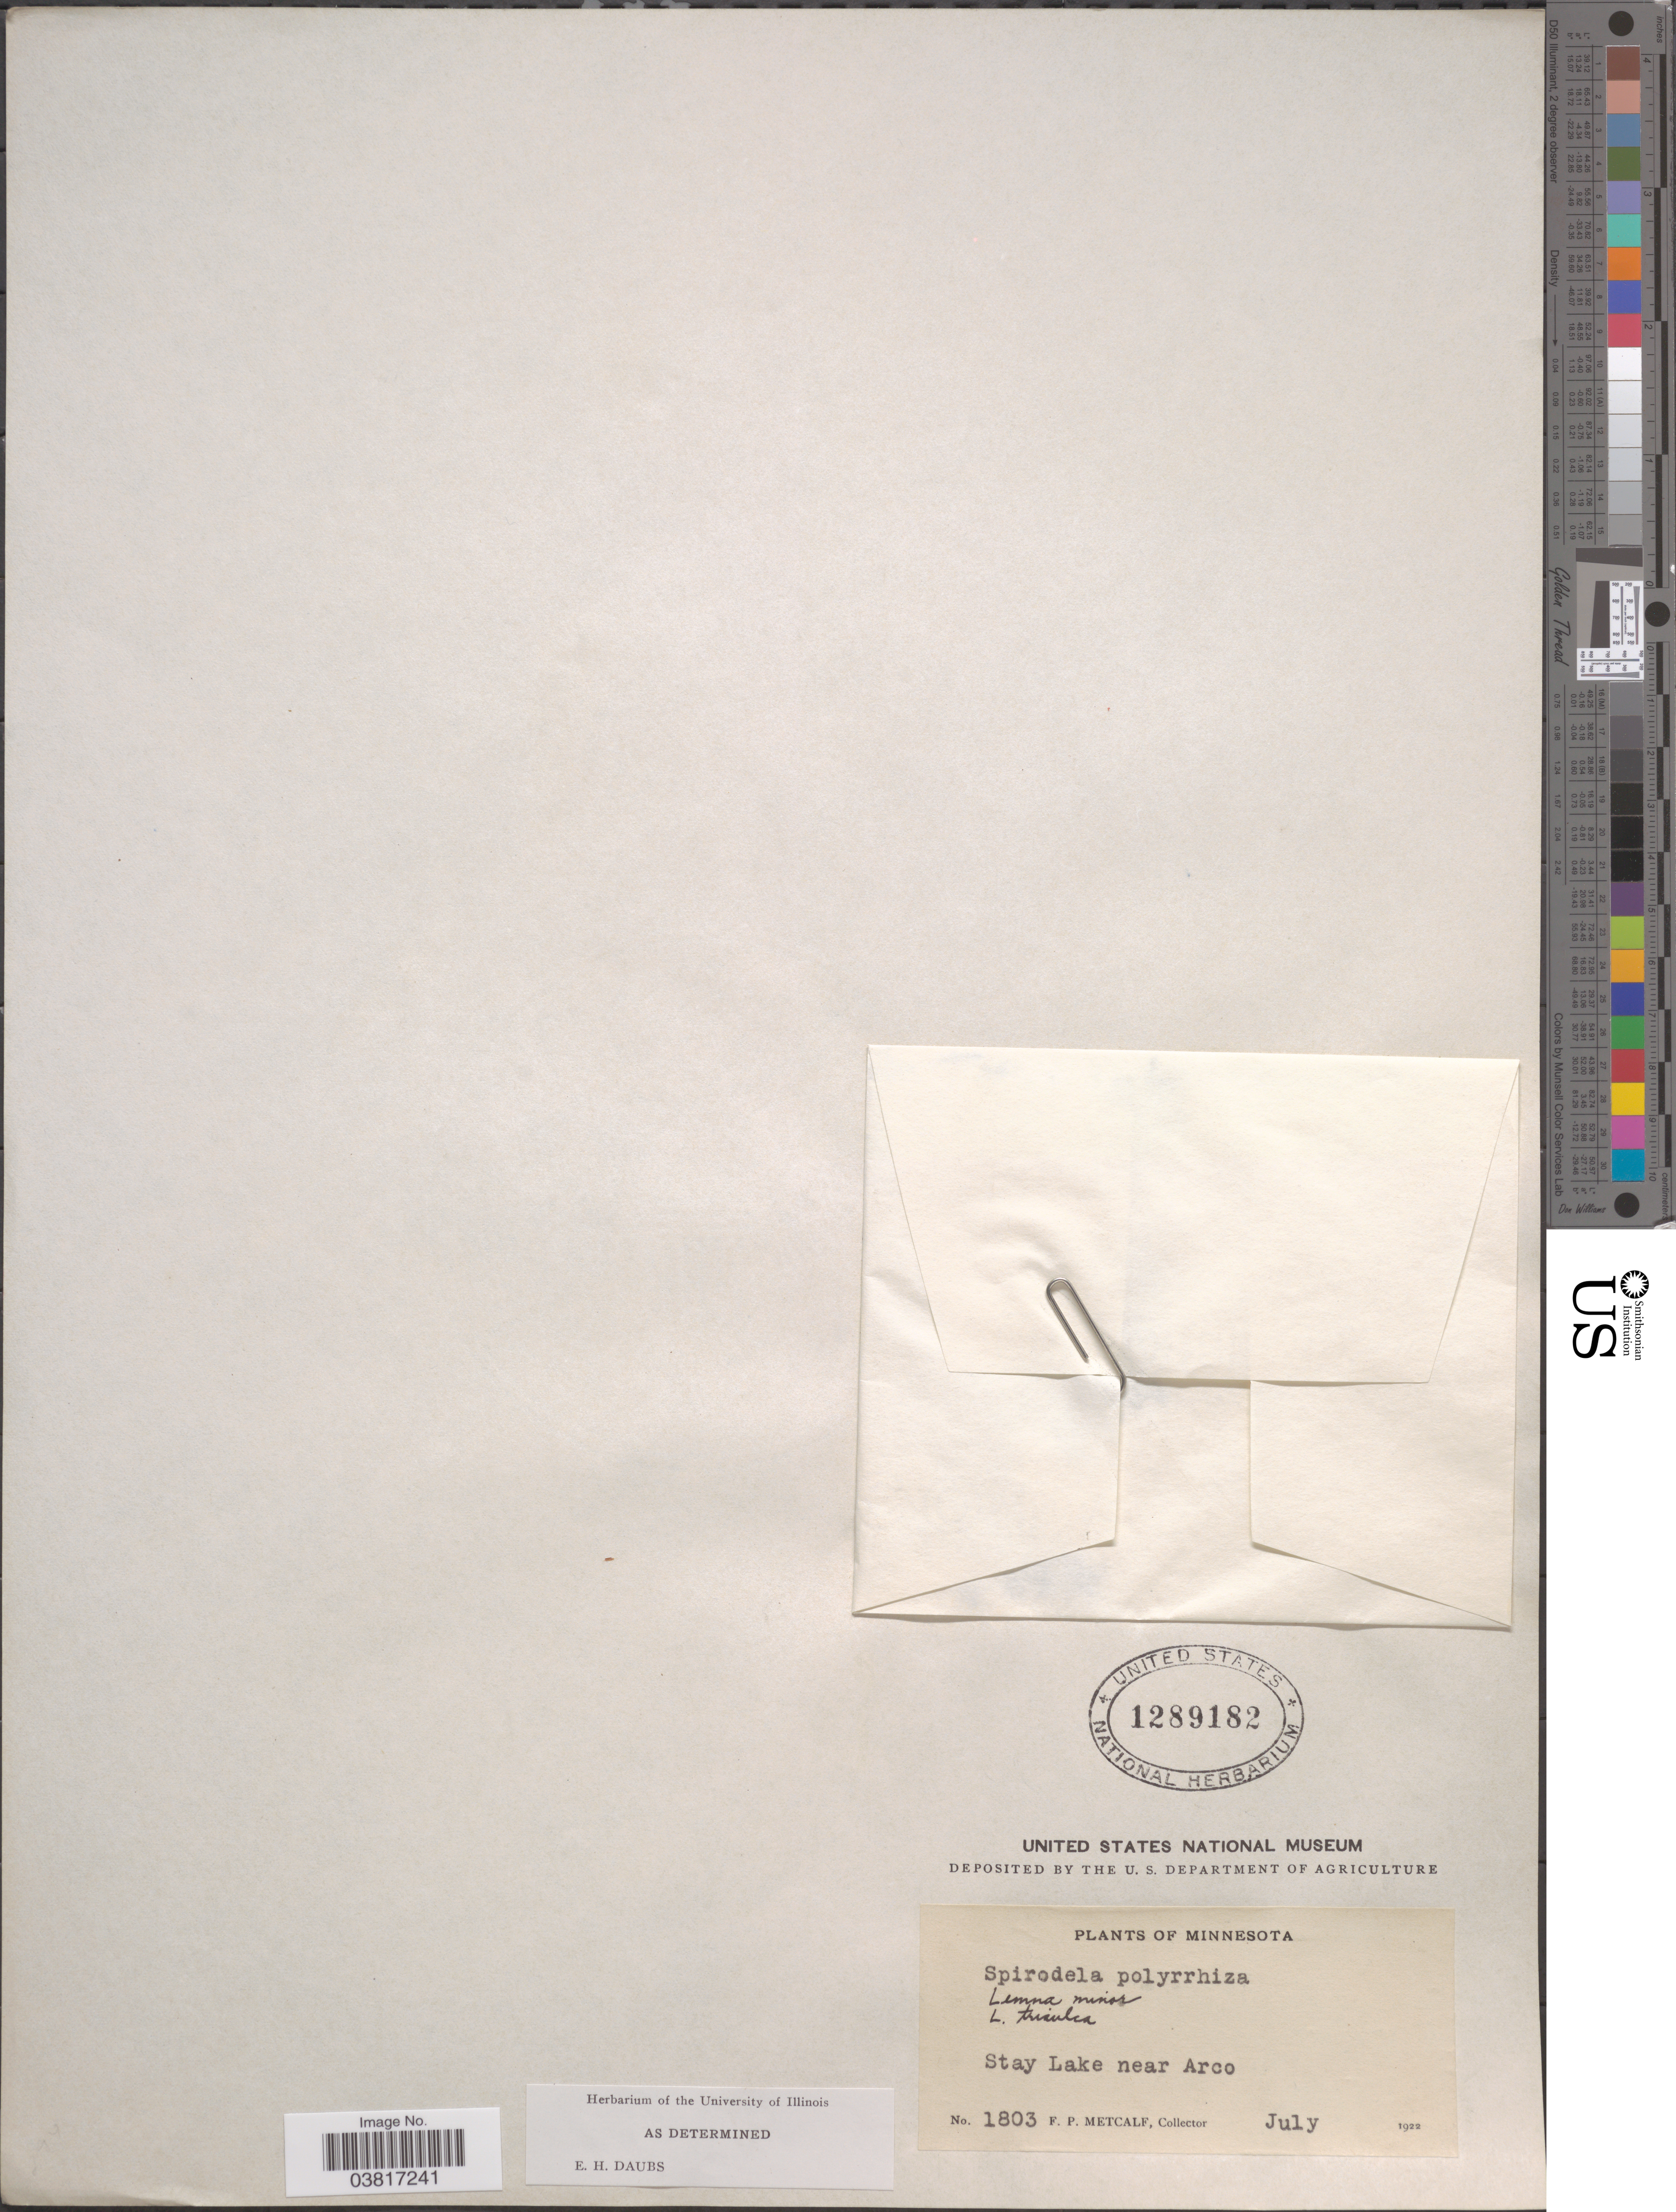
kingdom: Plantae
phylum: Tracheophyta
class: Liliopsida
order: Alismatales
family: Araceae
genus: Spirodela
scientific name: Spirodela polyrrhiza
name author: (L.) Schleid.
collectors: F. Metcalf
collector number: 1803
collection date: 1922-07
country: United States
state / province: Minnesota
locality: Stay Lake near Arco.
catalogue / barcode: US 1289182